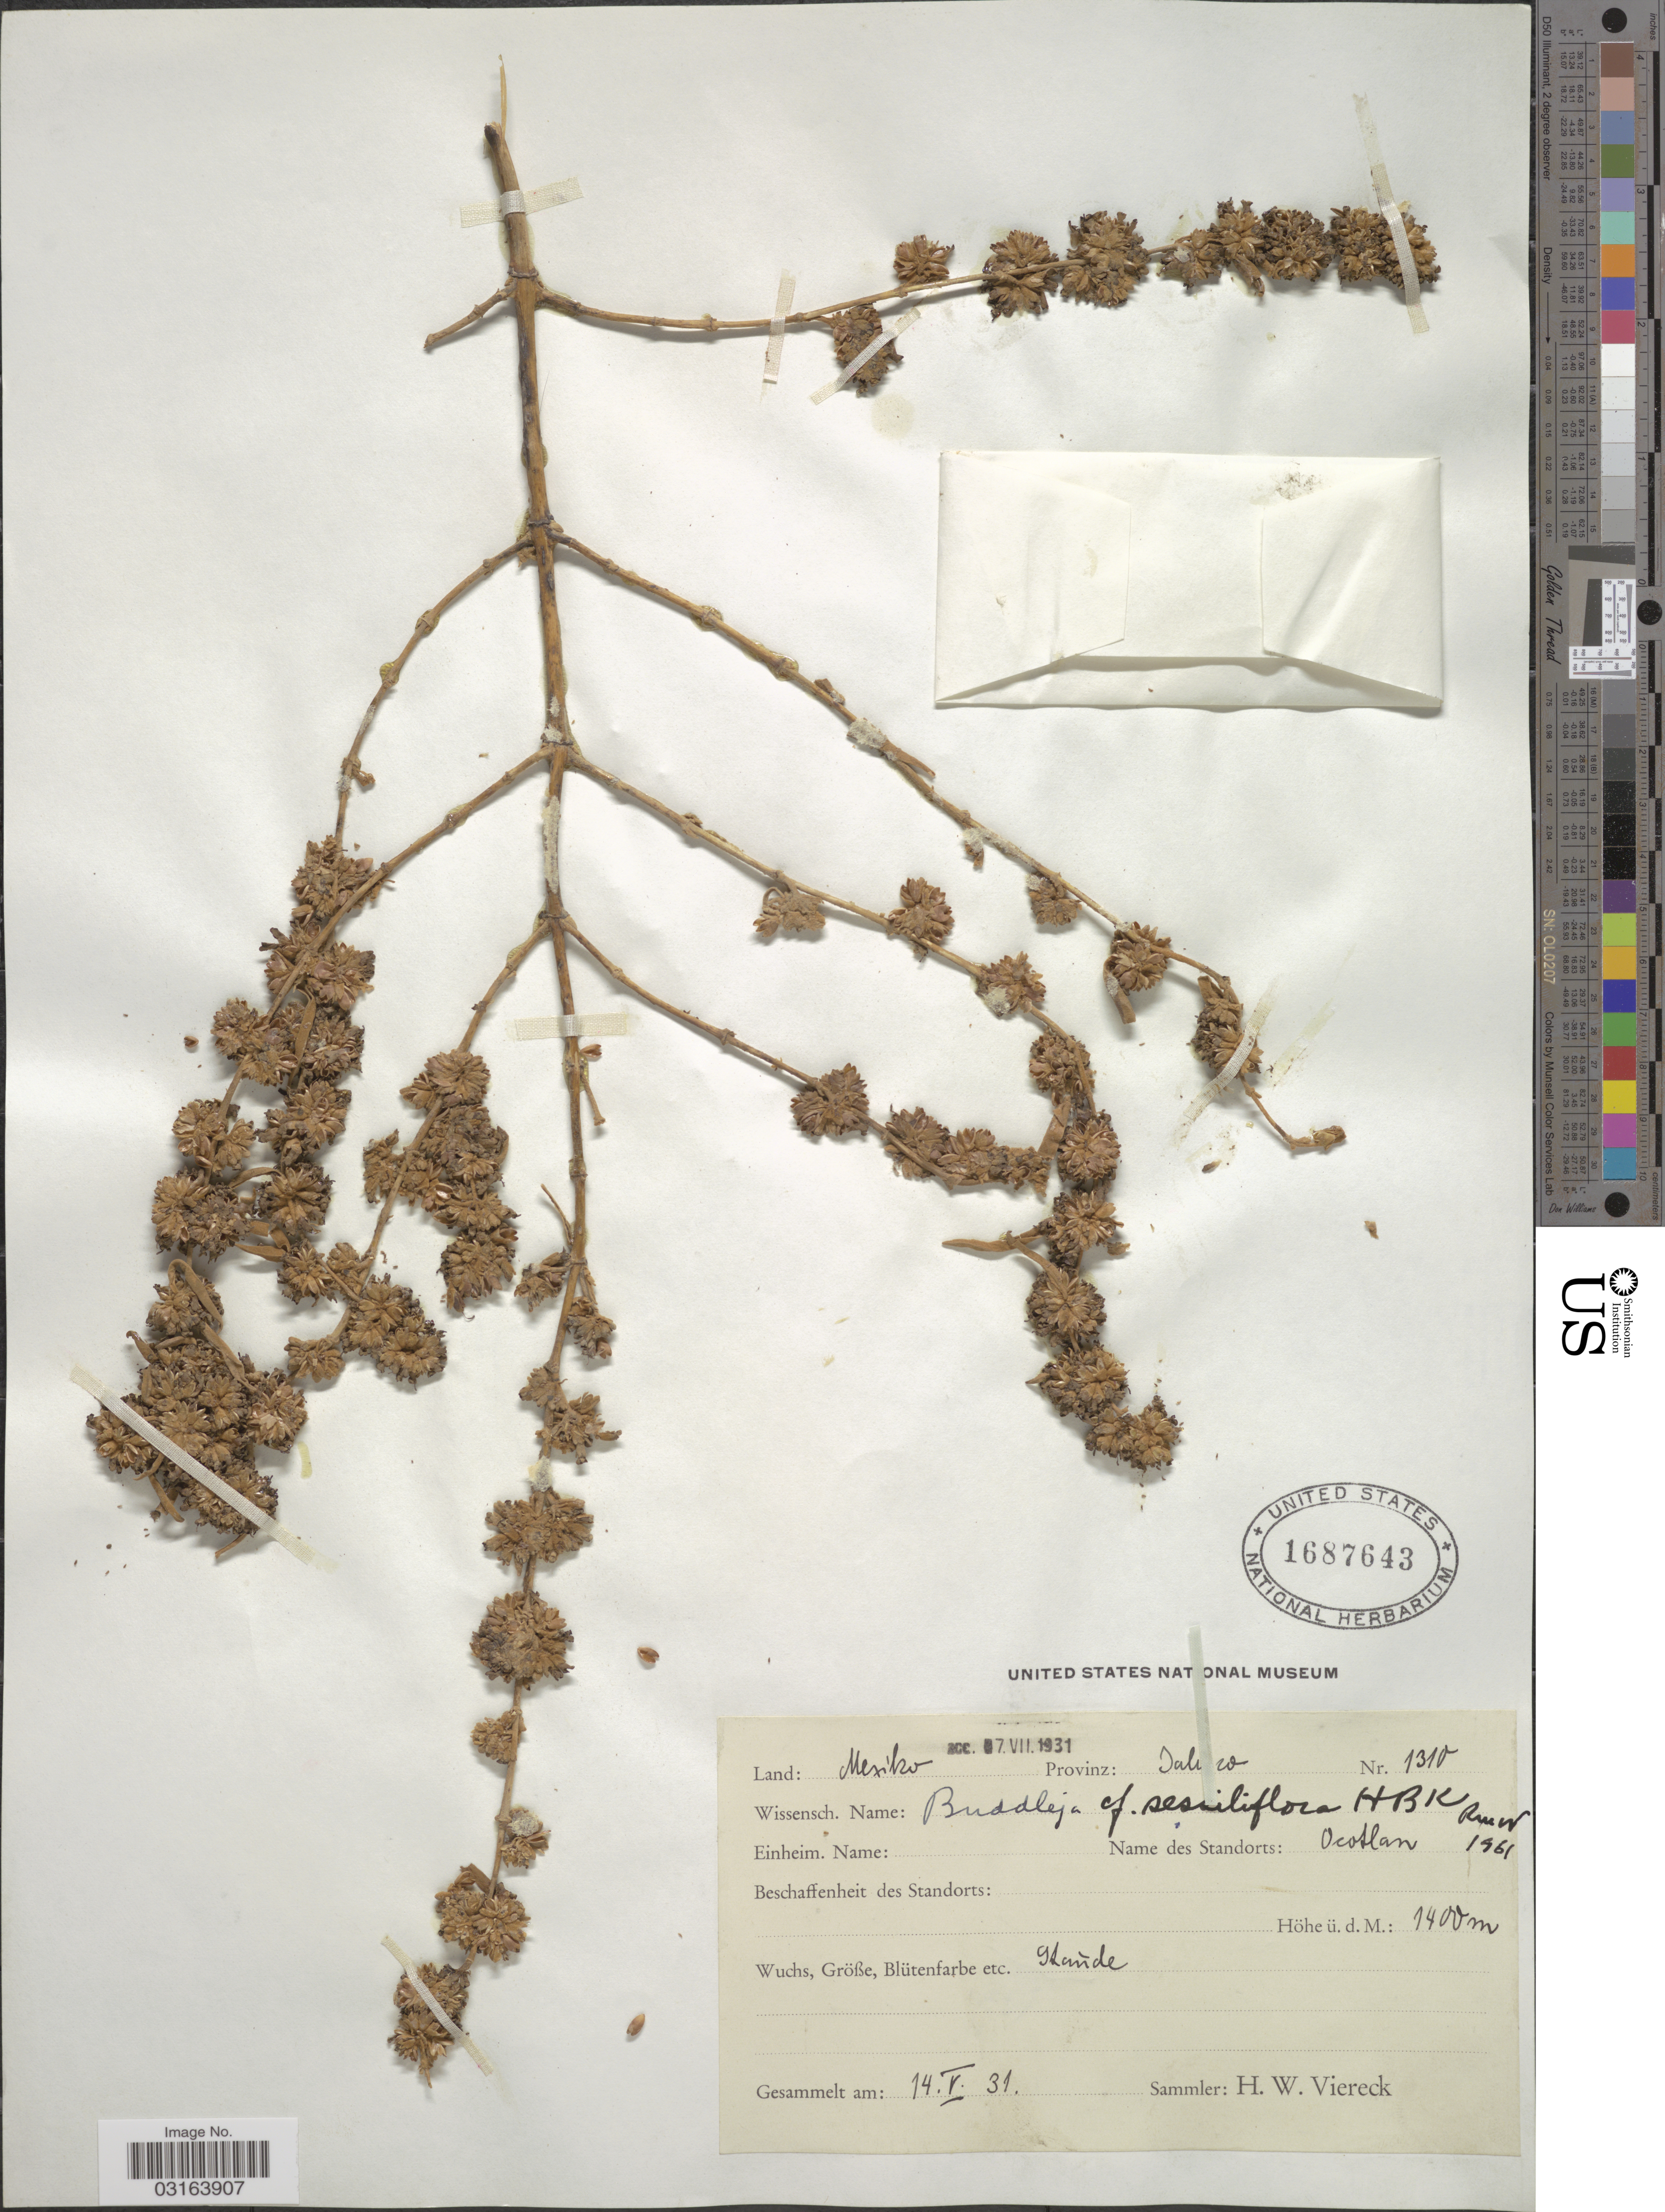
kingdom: Plantae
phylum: Tracheophyta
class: Magnoliopsida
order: Lamiales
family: Scrophulariaceae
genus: Buddleja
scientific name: Buddleja sessiliflora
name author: Kunth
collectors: H. W. Viereck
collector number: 1310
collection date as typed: Transcribed d/m/y: 14/5/31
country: Mexico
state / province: Jalisco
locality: Ocotlan.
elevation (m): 1400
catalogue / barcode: US 1687643